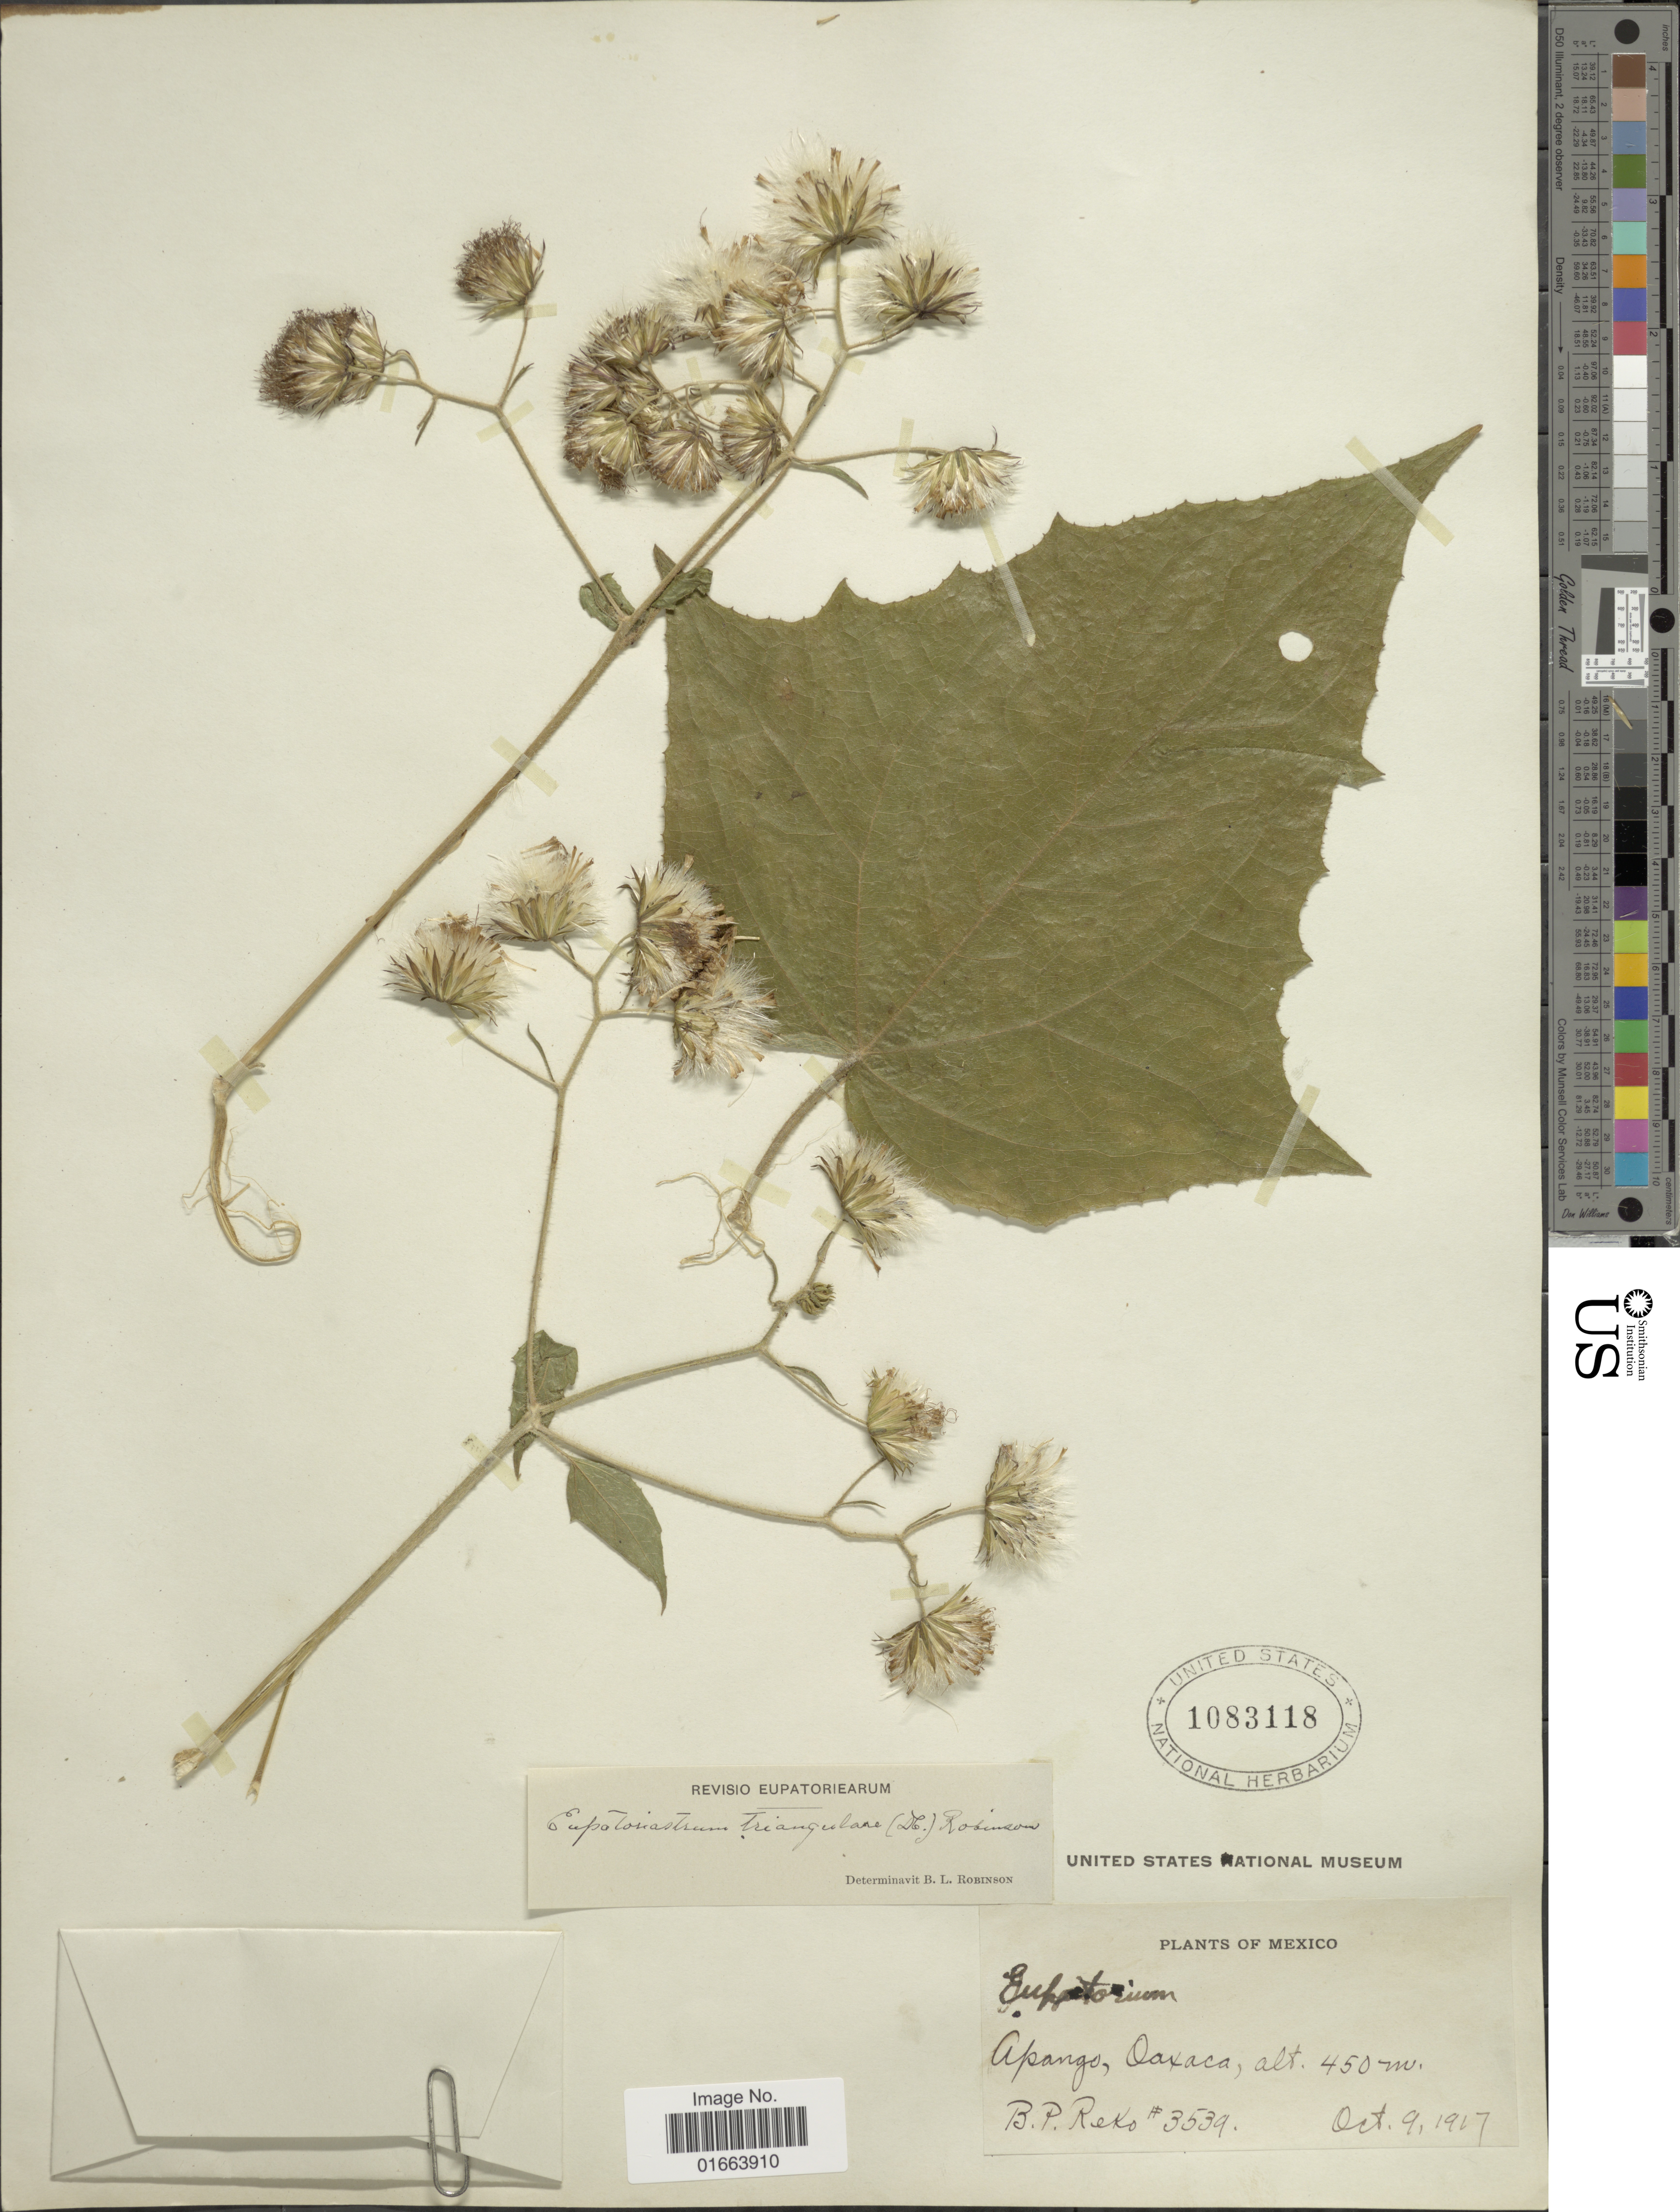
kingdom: Plantae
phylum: Tracheophyta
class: Magnoliopsida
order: Asterales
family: Asteraceae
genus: Eupatoriastrum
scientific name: Eupatoriastrum triangulare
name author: (DC.) B.L. Rob.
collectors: B. P. Reko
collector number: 3539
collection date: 1917-10-09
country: Mexico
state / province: Oaxaca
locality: Apango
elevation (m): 450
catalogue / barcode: US 1083118